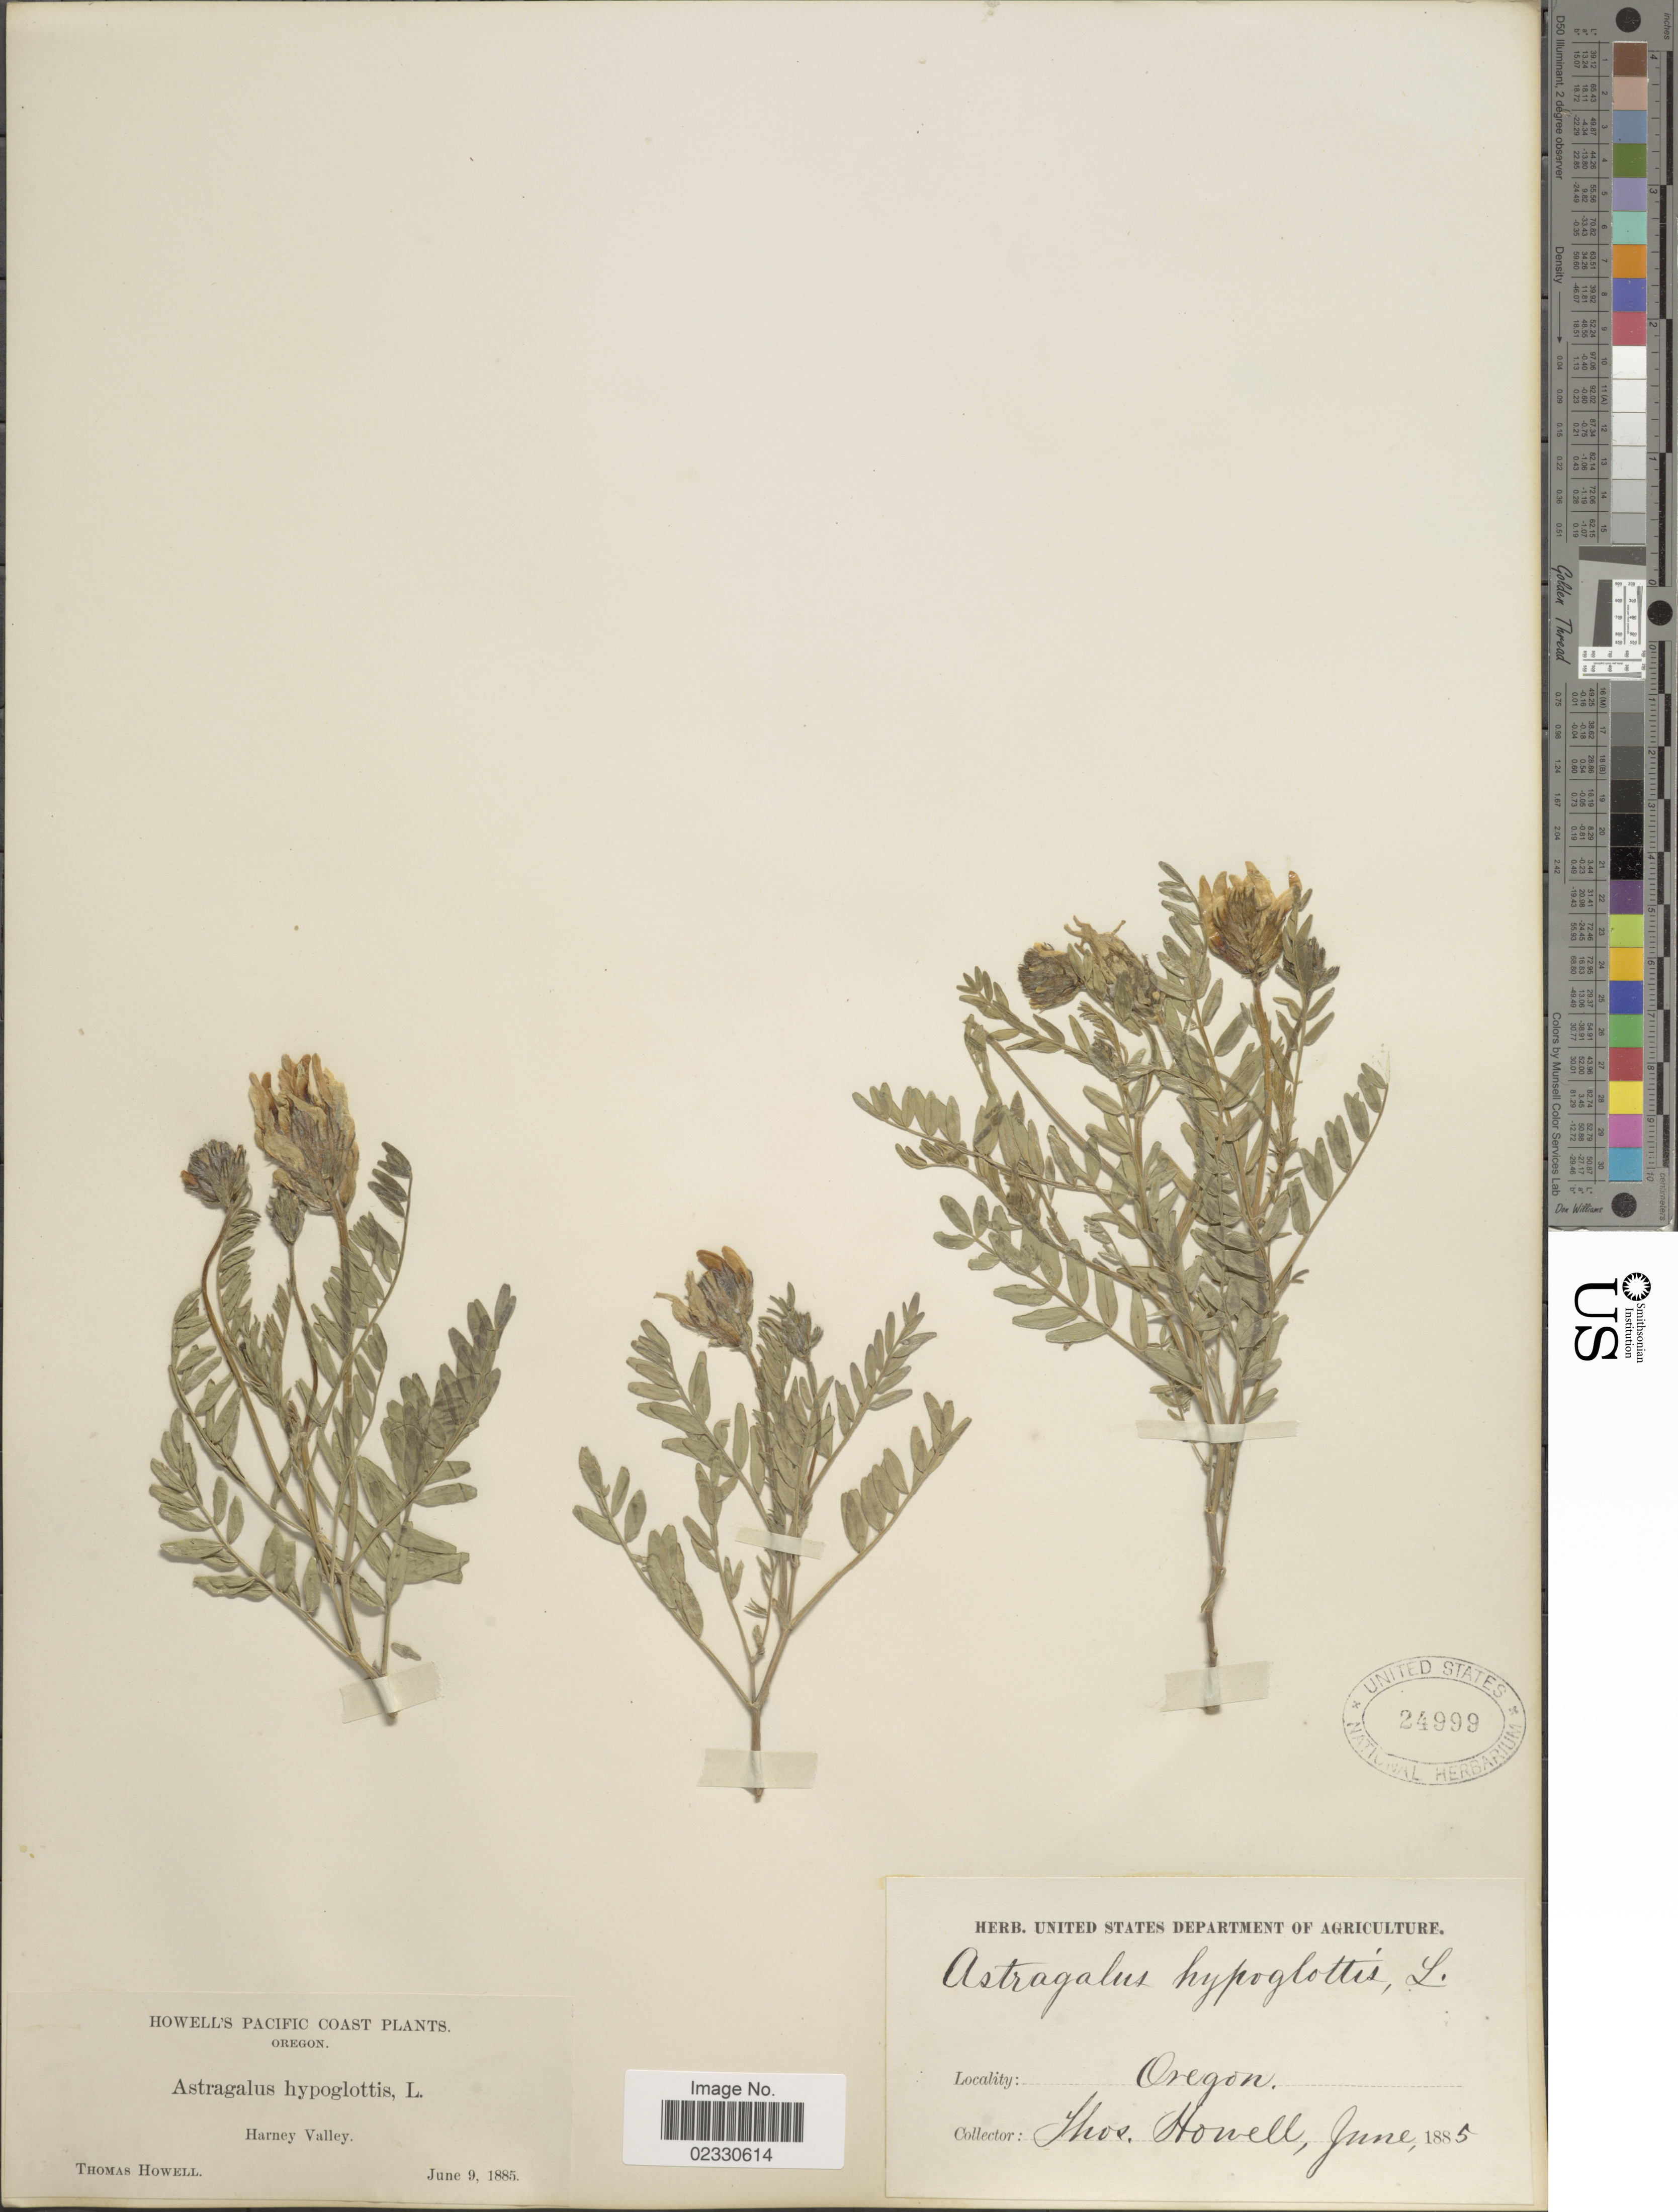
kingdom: Plantae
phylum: Tracheophyta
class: Magnoliopsida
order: Fabales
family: Fabaceae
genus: Astragalus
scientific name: Astragalus dasyglottis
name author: DC.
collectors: T. Howell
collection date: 1885-06-09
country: United States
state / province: Oregon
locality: Howell's Pacific Coast, Oregon, Harney Valley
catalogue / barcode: US 24999